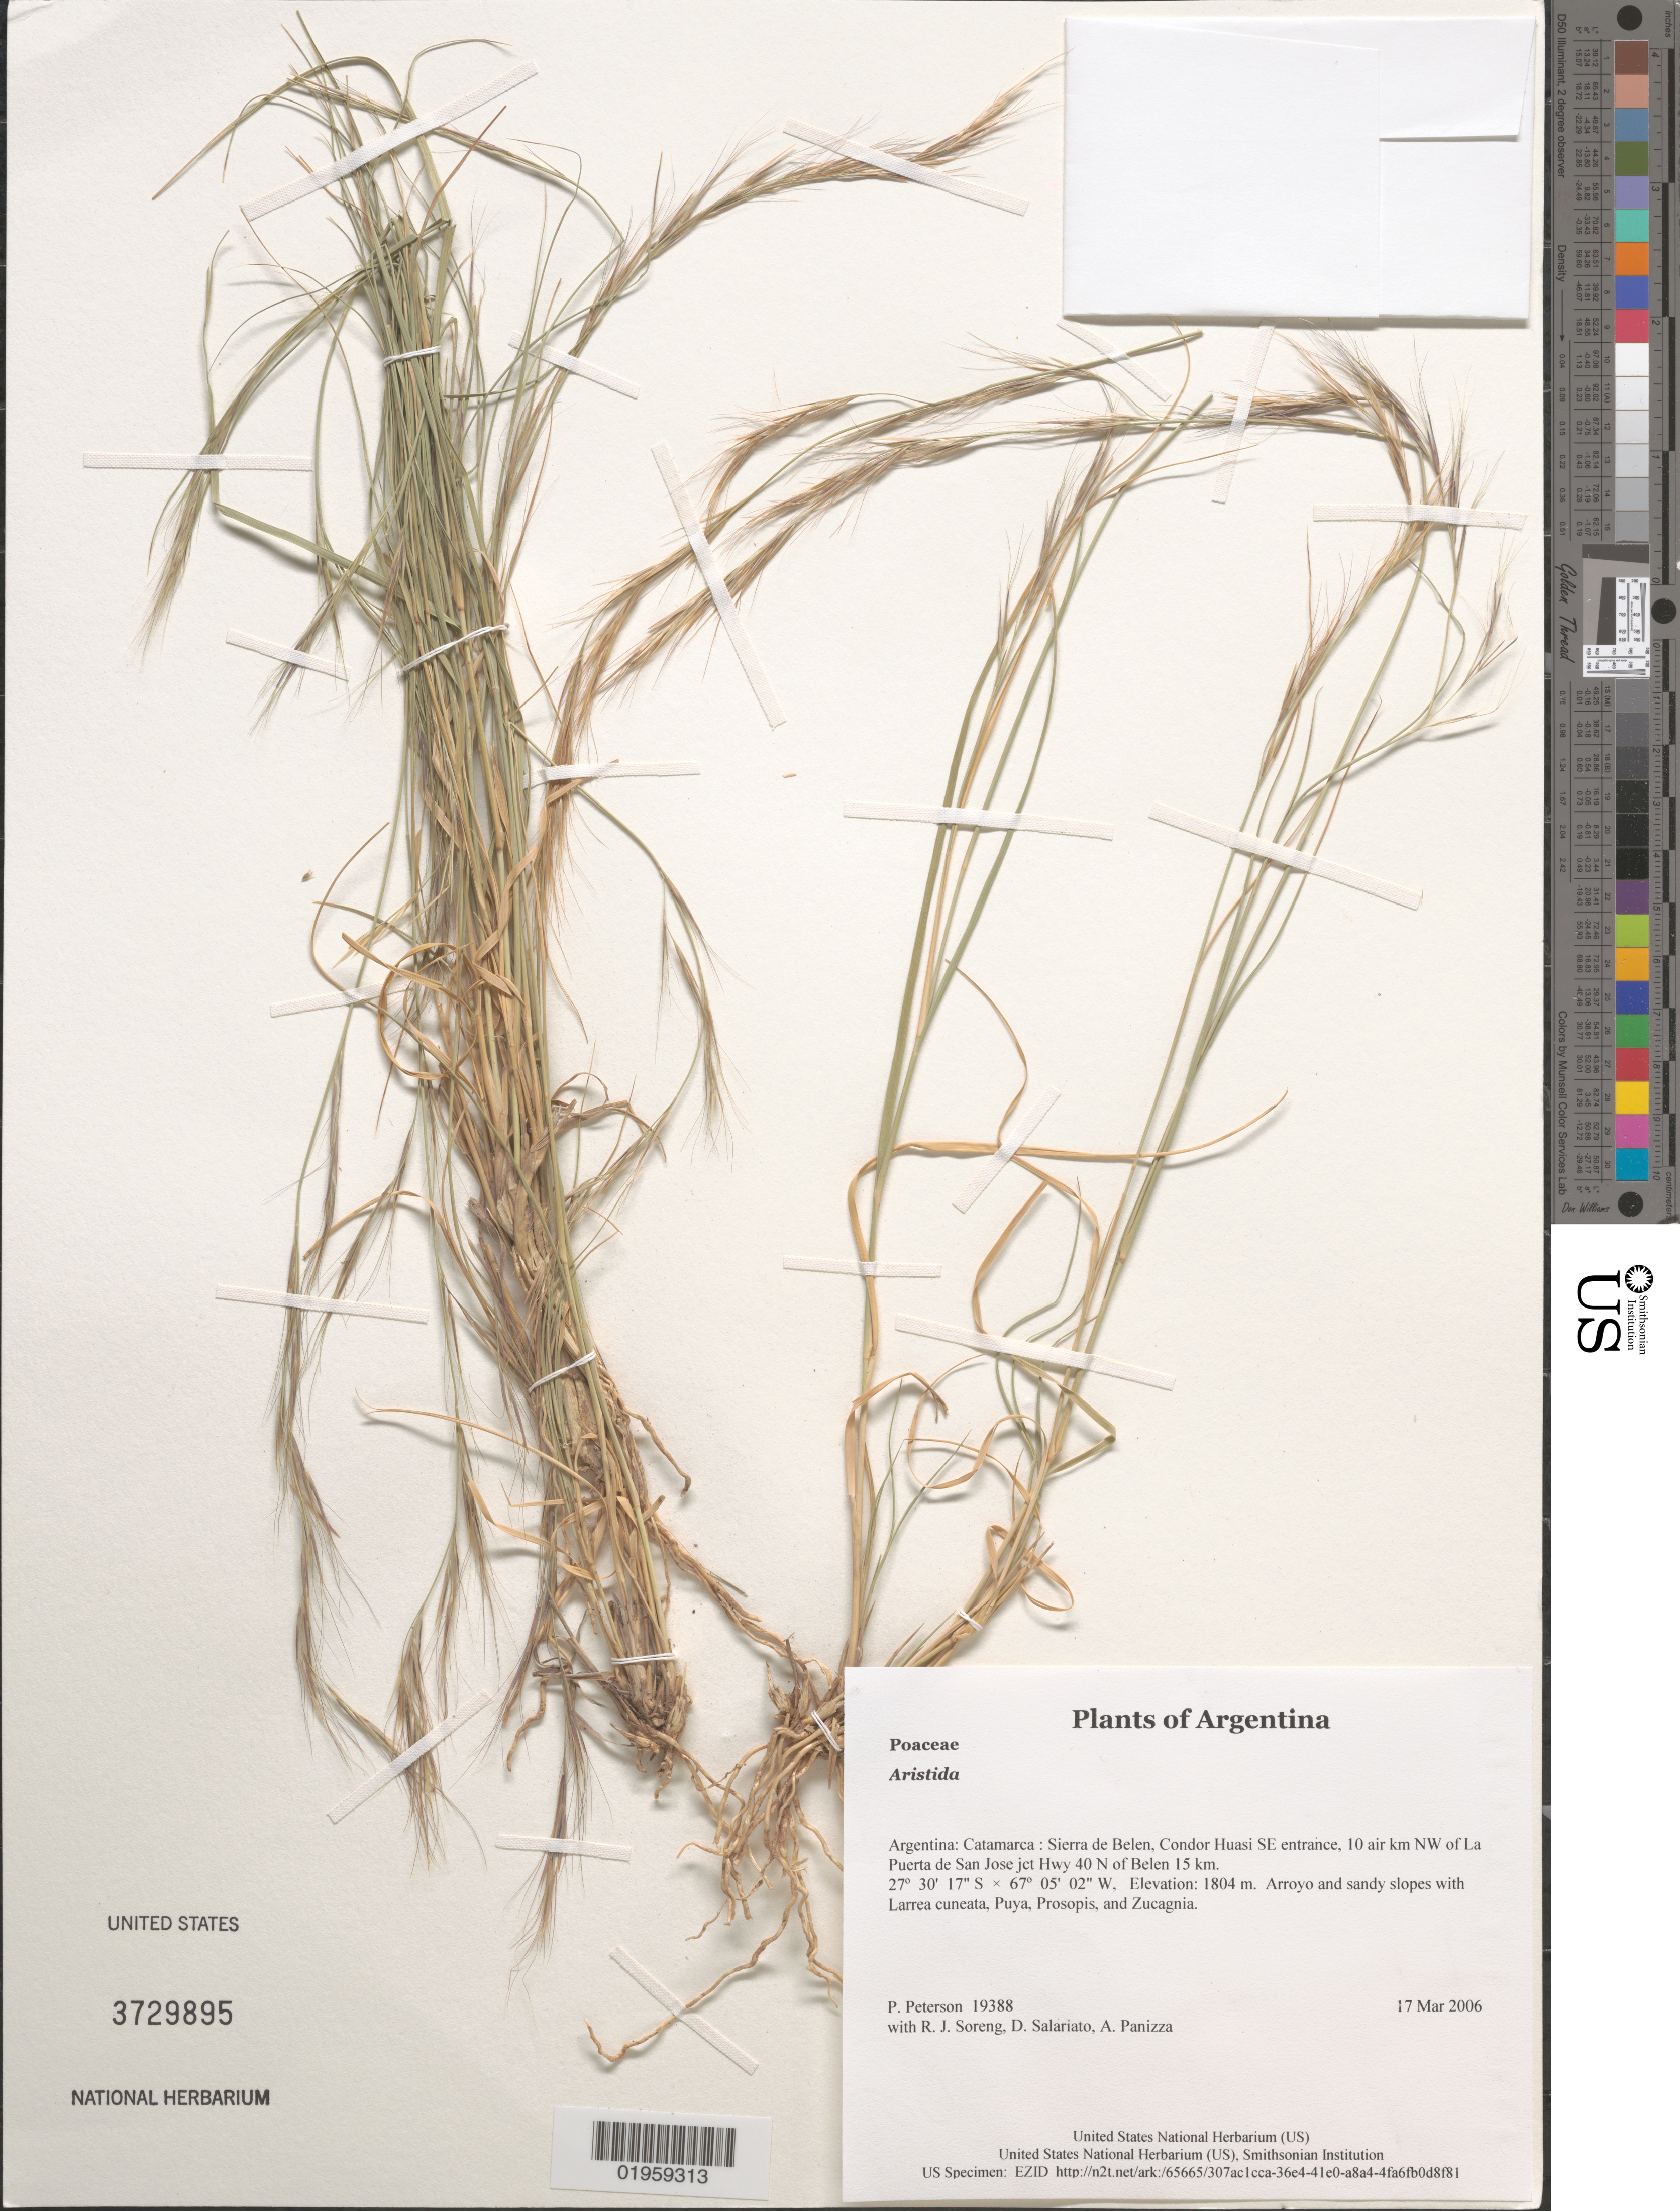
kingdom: Plantae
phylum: Tracheophyta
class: Liliopsida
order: Poales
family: Poaceae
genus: Aristida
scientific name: Aristida sp.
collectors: P. M. Peterson, R. J. Soreng, D. Salariato & A. Panizza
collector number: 19388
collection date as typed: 17 Mar 2006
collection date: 2006-03-17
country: Argentina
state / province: Catamarca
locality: Sierra de Belen, Condor Huasi SE entrance, 10 air km NW of La Puerta de San Jose jct Hwy 40 N of Belen 15 km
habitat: Arroyo and sandy slopes with Larrea cuneata, Puya, Prosopis, and Zucagnia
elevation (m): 1804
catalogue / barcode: US 3729895